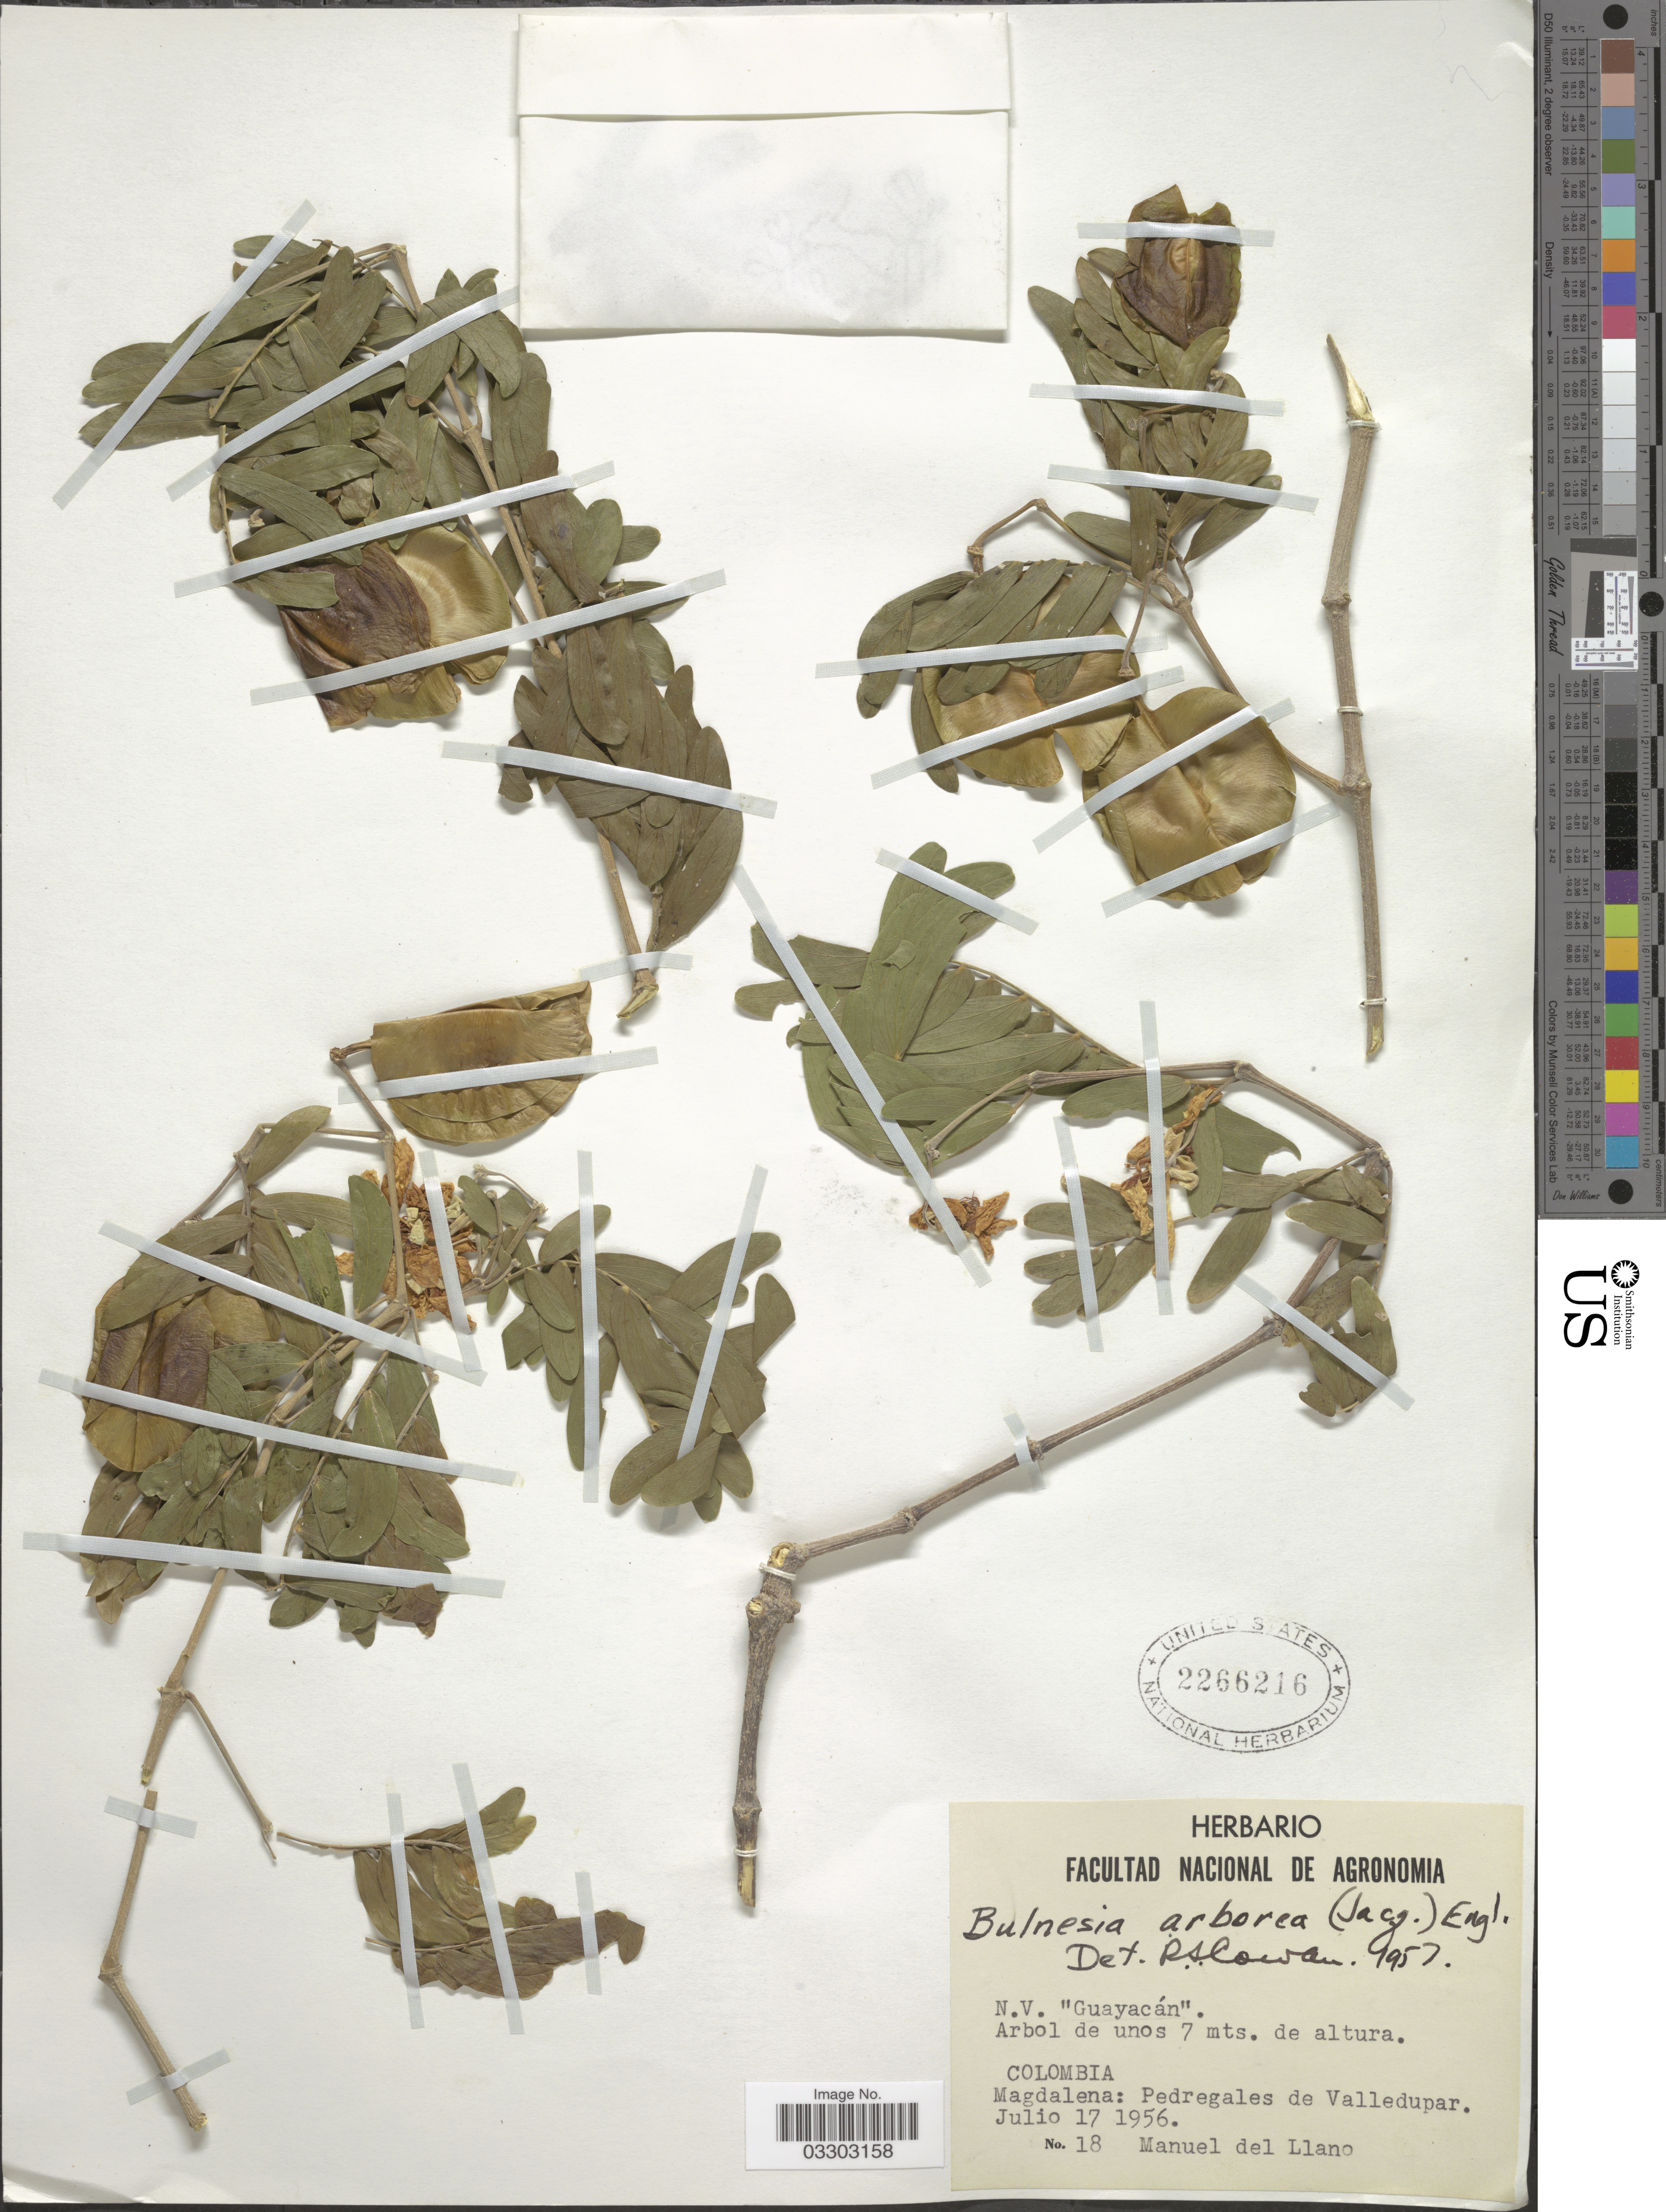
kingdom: Plantae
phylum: Tracheophyta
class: Magnoliopsida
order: Zygophyllales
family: Zygophyllaceae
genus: Gonopterodendron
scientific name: Gonopterodendron arboreum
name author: (Jacq.) Godoy-Bürki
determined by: U.S. National Herbarium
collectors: M. d. Llano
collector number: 18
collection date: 1956-07-17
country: Colombia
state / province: Magdalena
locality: Pedregales de Valledupar.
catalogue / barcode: US 2266216